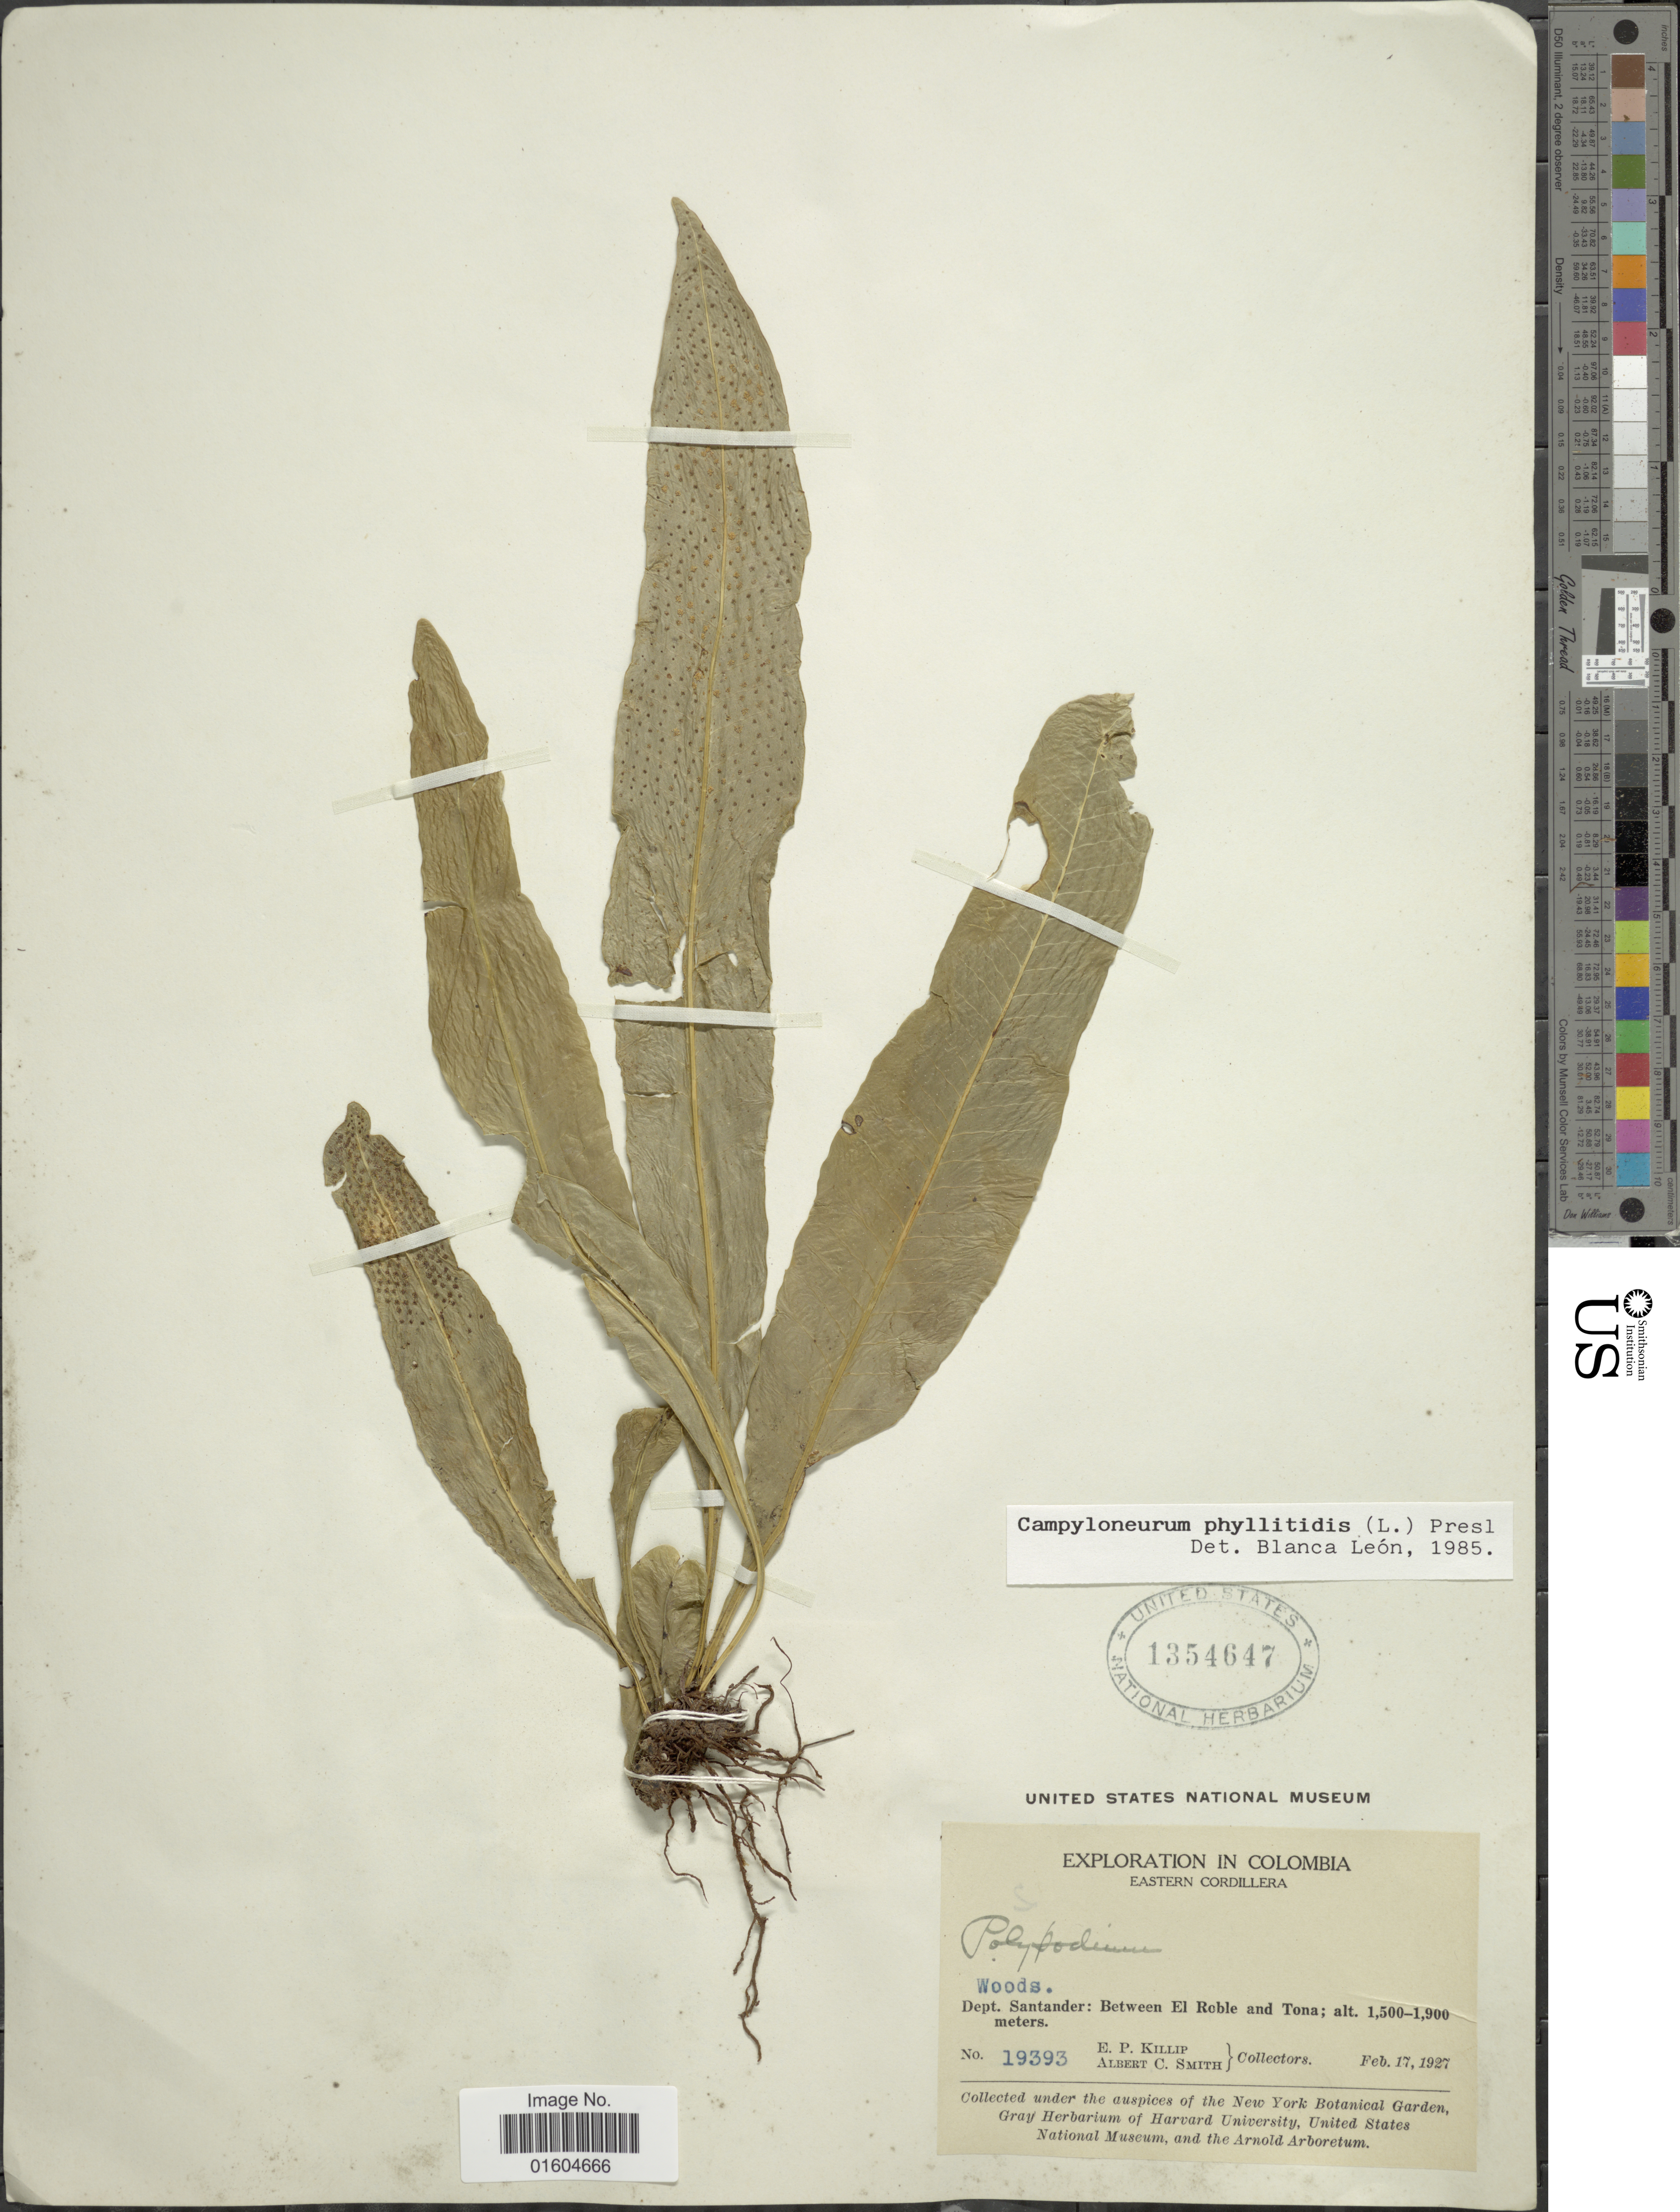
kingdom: Plantae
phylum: Tracheophyta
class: Polypodiopsida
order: Polypodiales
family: Polypodiaceae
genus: Campyloneurum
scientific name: Campyloneurum phyllitidis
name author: (L.) C. Presl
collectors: E. P. Killip & A. C. Smith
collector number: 19393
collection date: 1927-02-17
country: Colombia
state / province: Santander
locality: Colombia. Eastern Cordillera. Dept. Santander: Between El Roble and Tona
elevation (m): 1500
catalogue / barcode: US 1354647